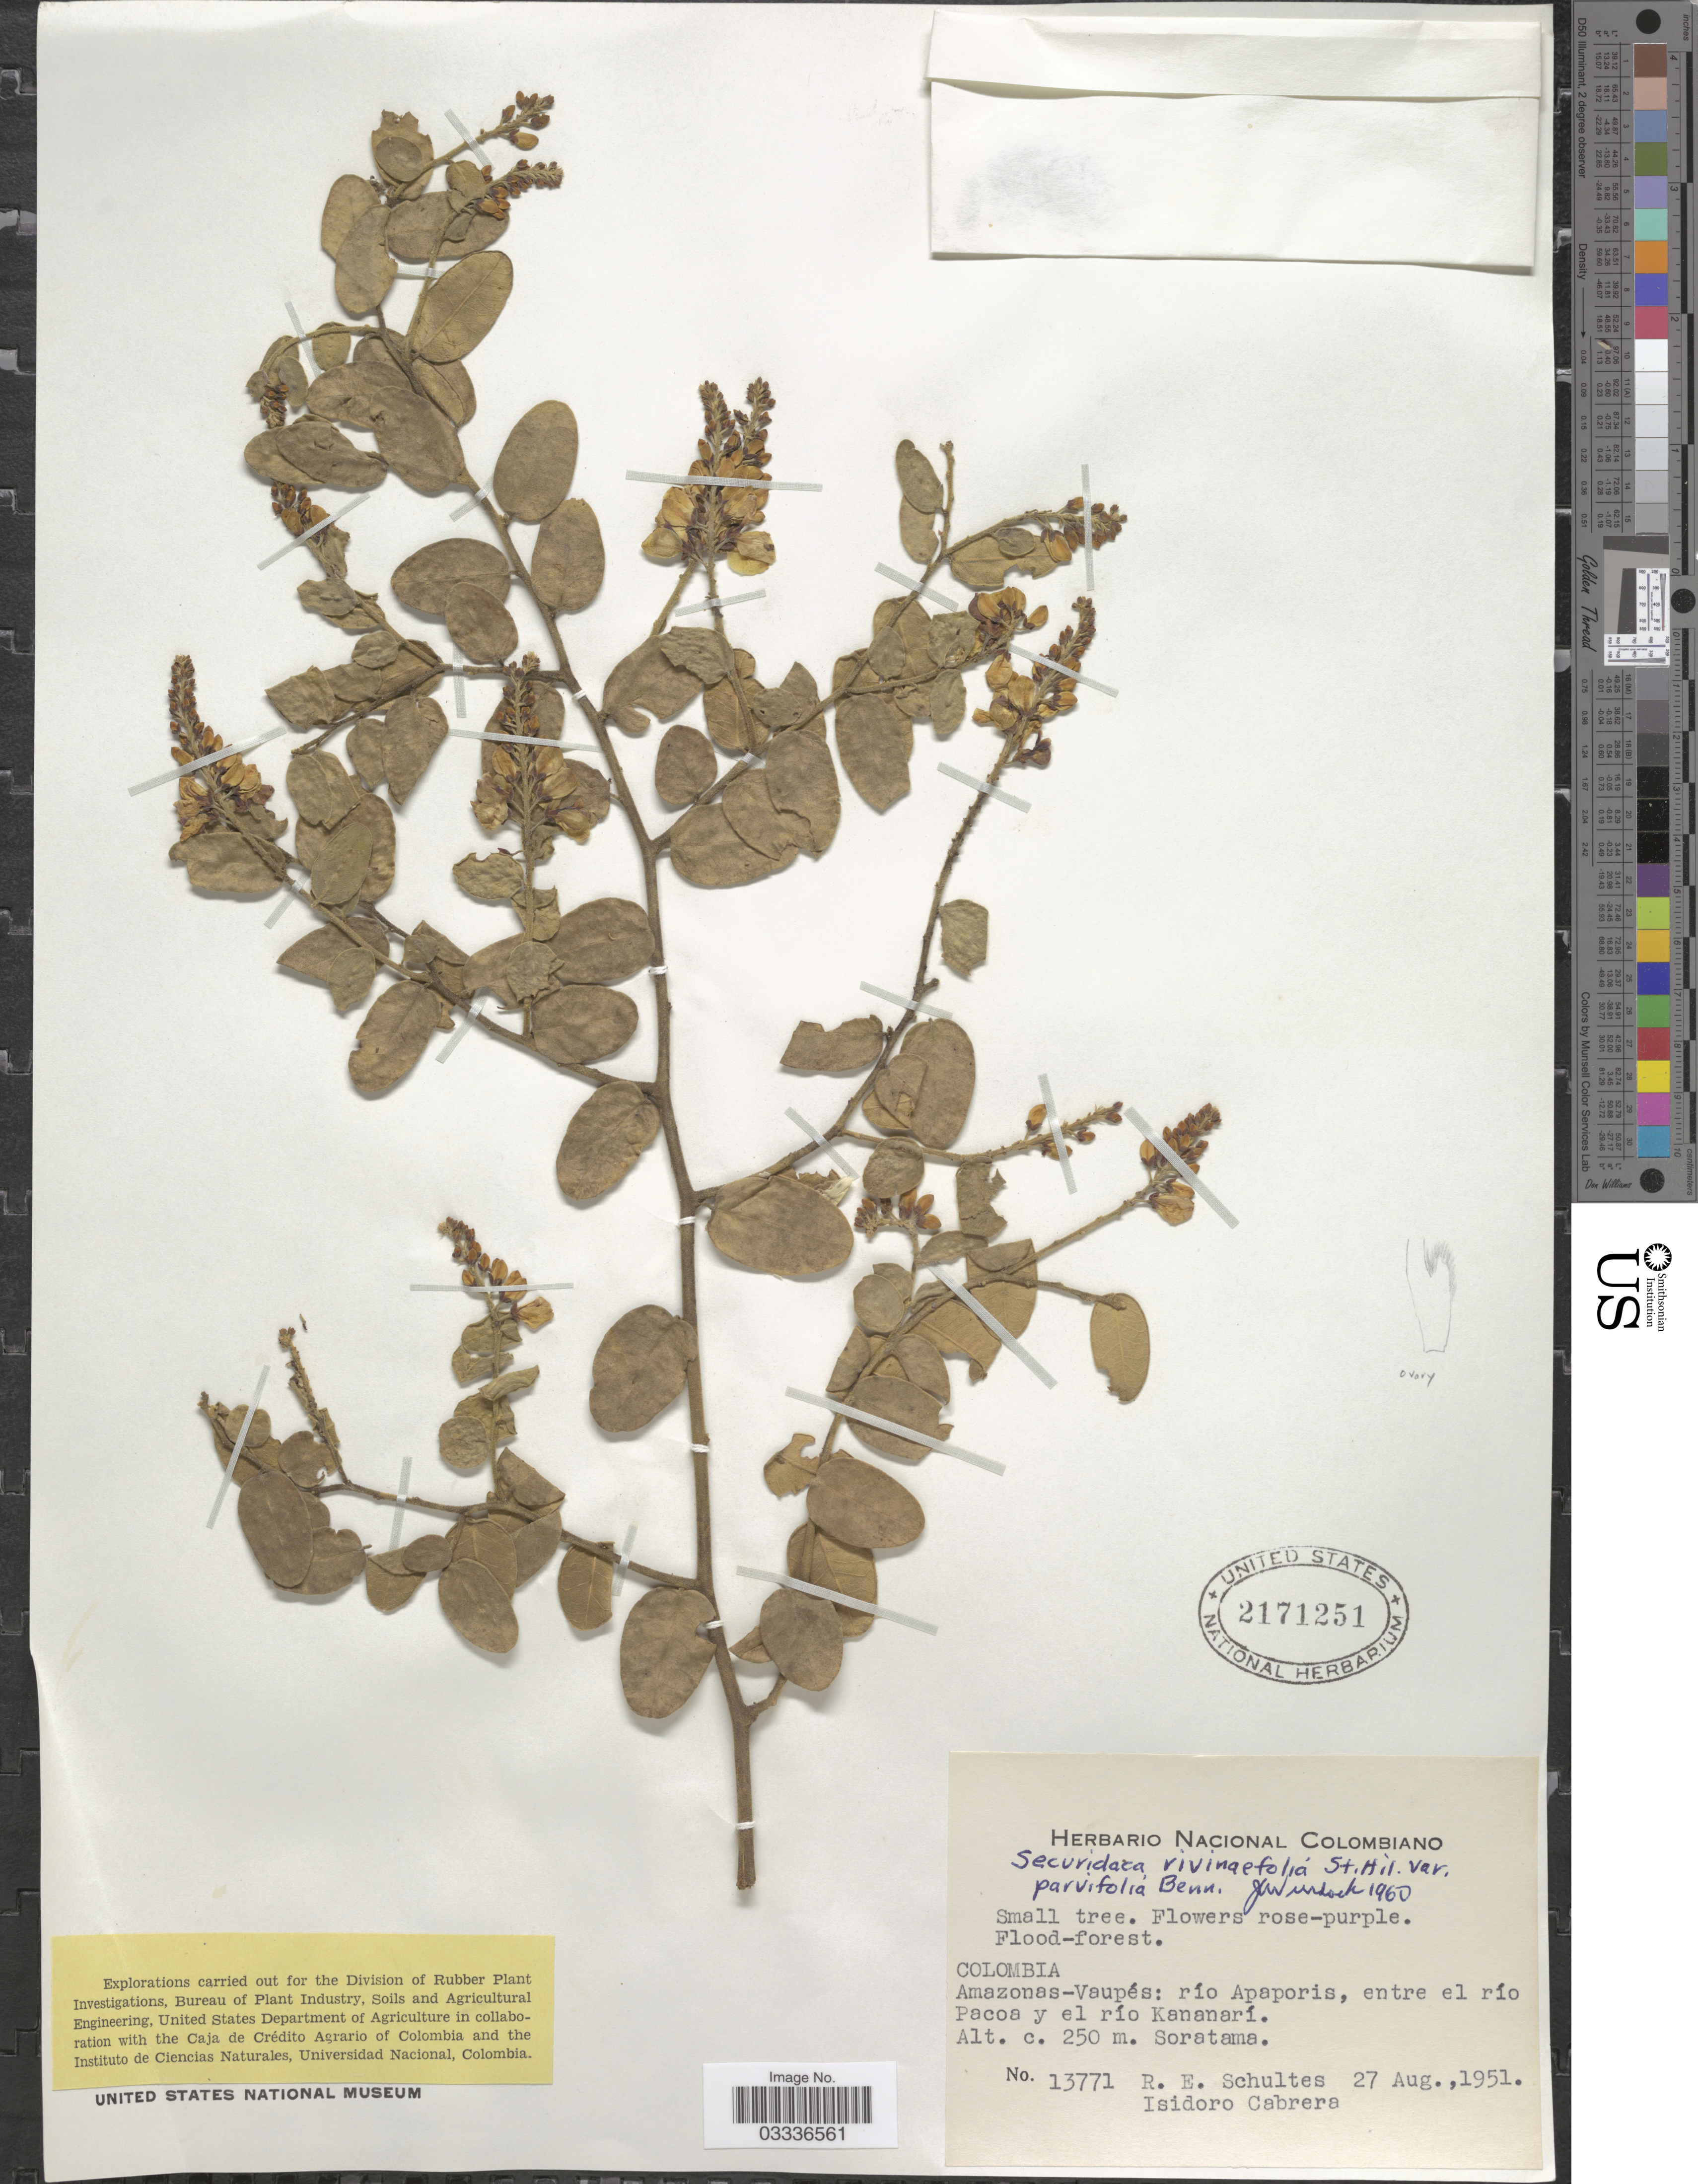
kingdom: Plantae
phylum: Tracheophyta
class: Magnoliopsida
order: Fabales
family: Polygalaceae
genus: Securidaca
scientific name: Securidaca rivinifolia var. parvifolia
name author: A.W. Benn.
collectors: R. E. Schultes & I. Cabrera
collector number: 13771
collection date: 1951-08-27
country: Colombia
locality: Amazonas-Vaupés: río Apaporis, entre el río Pacoa y el río Kananarí. Soratama.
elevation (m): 250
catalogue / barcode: US 2171251